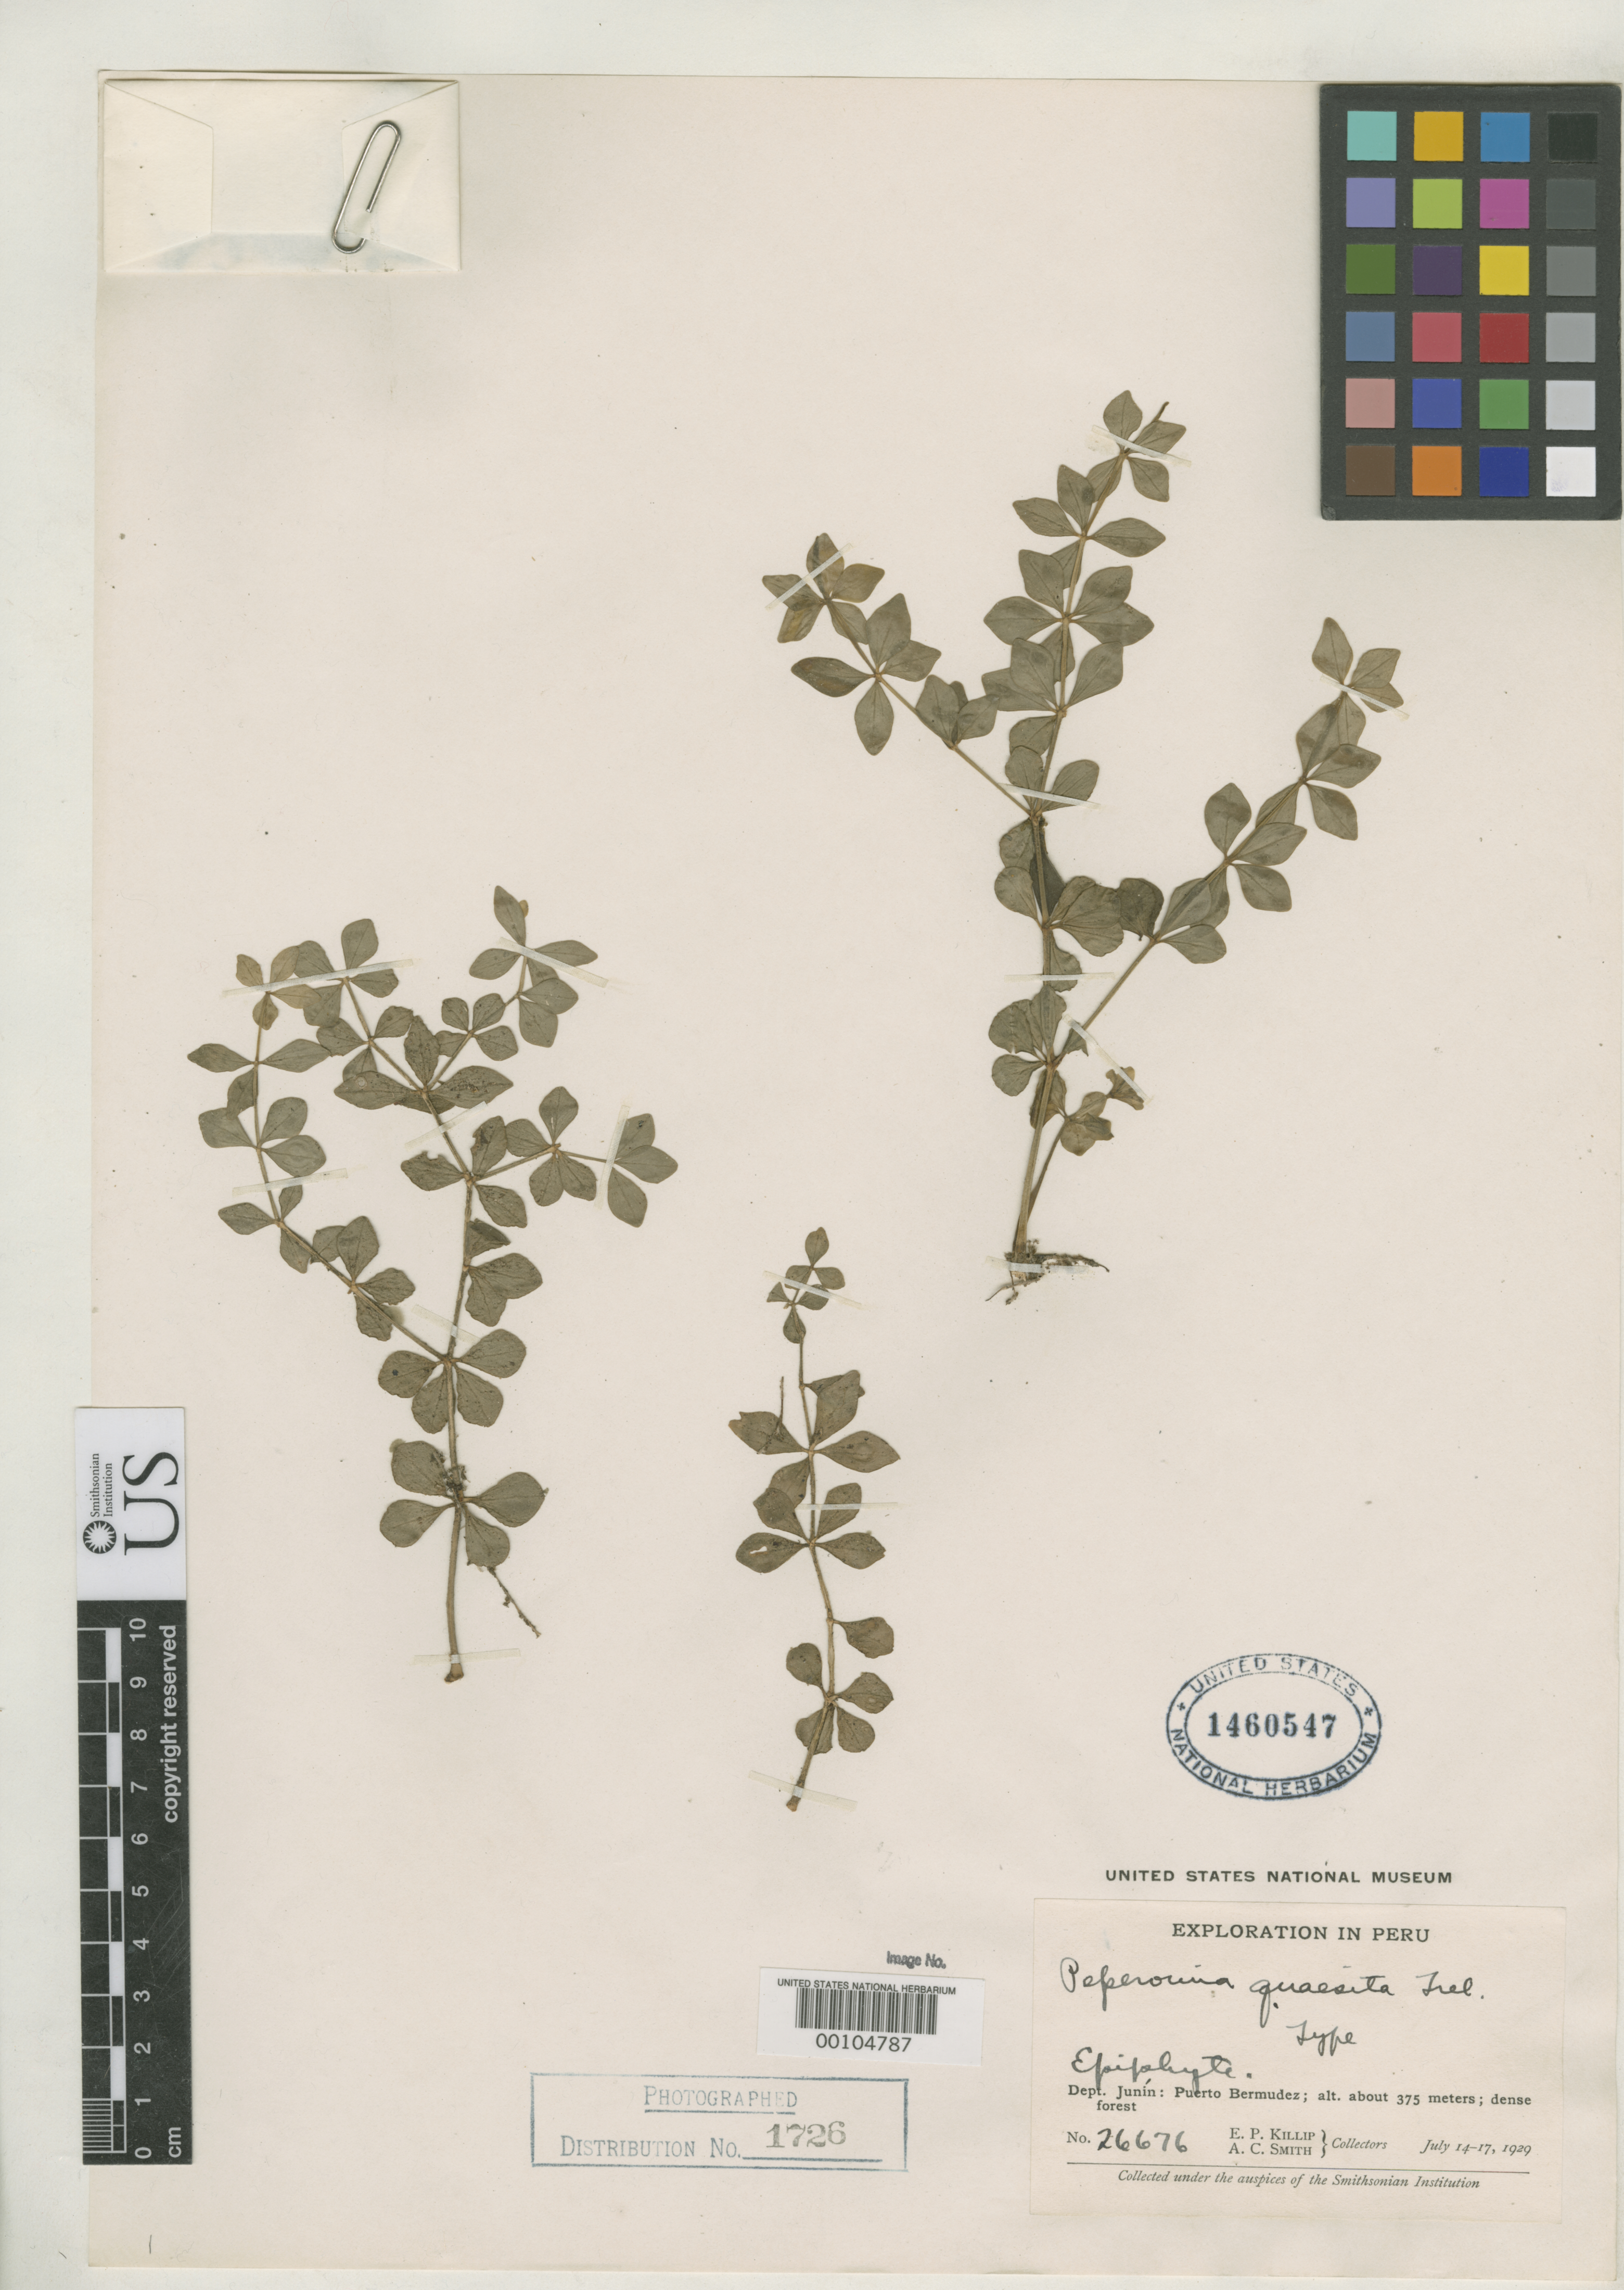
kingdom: Plantae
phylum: Tracheophyta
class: Magnoliopsida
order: Piperales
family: Piperaceae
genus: Peperomia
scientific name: Peperomia quaesita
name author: Trel. in J.F. Macbr.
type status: Holotype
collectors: E. P. Killip & A. C. Smith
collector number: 26676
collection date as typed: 14 Jul 1929 to 17 Jul 1929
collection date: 1929-07-14/1929-07-17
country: Peru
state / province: Junín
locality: Puerto Bermudez.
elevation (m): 375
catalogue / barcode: US 1460547